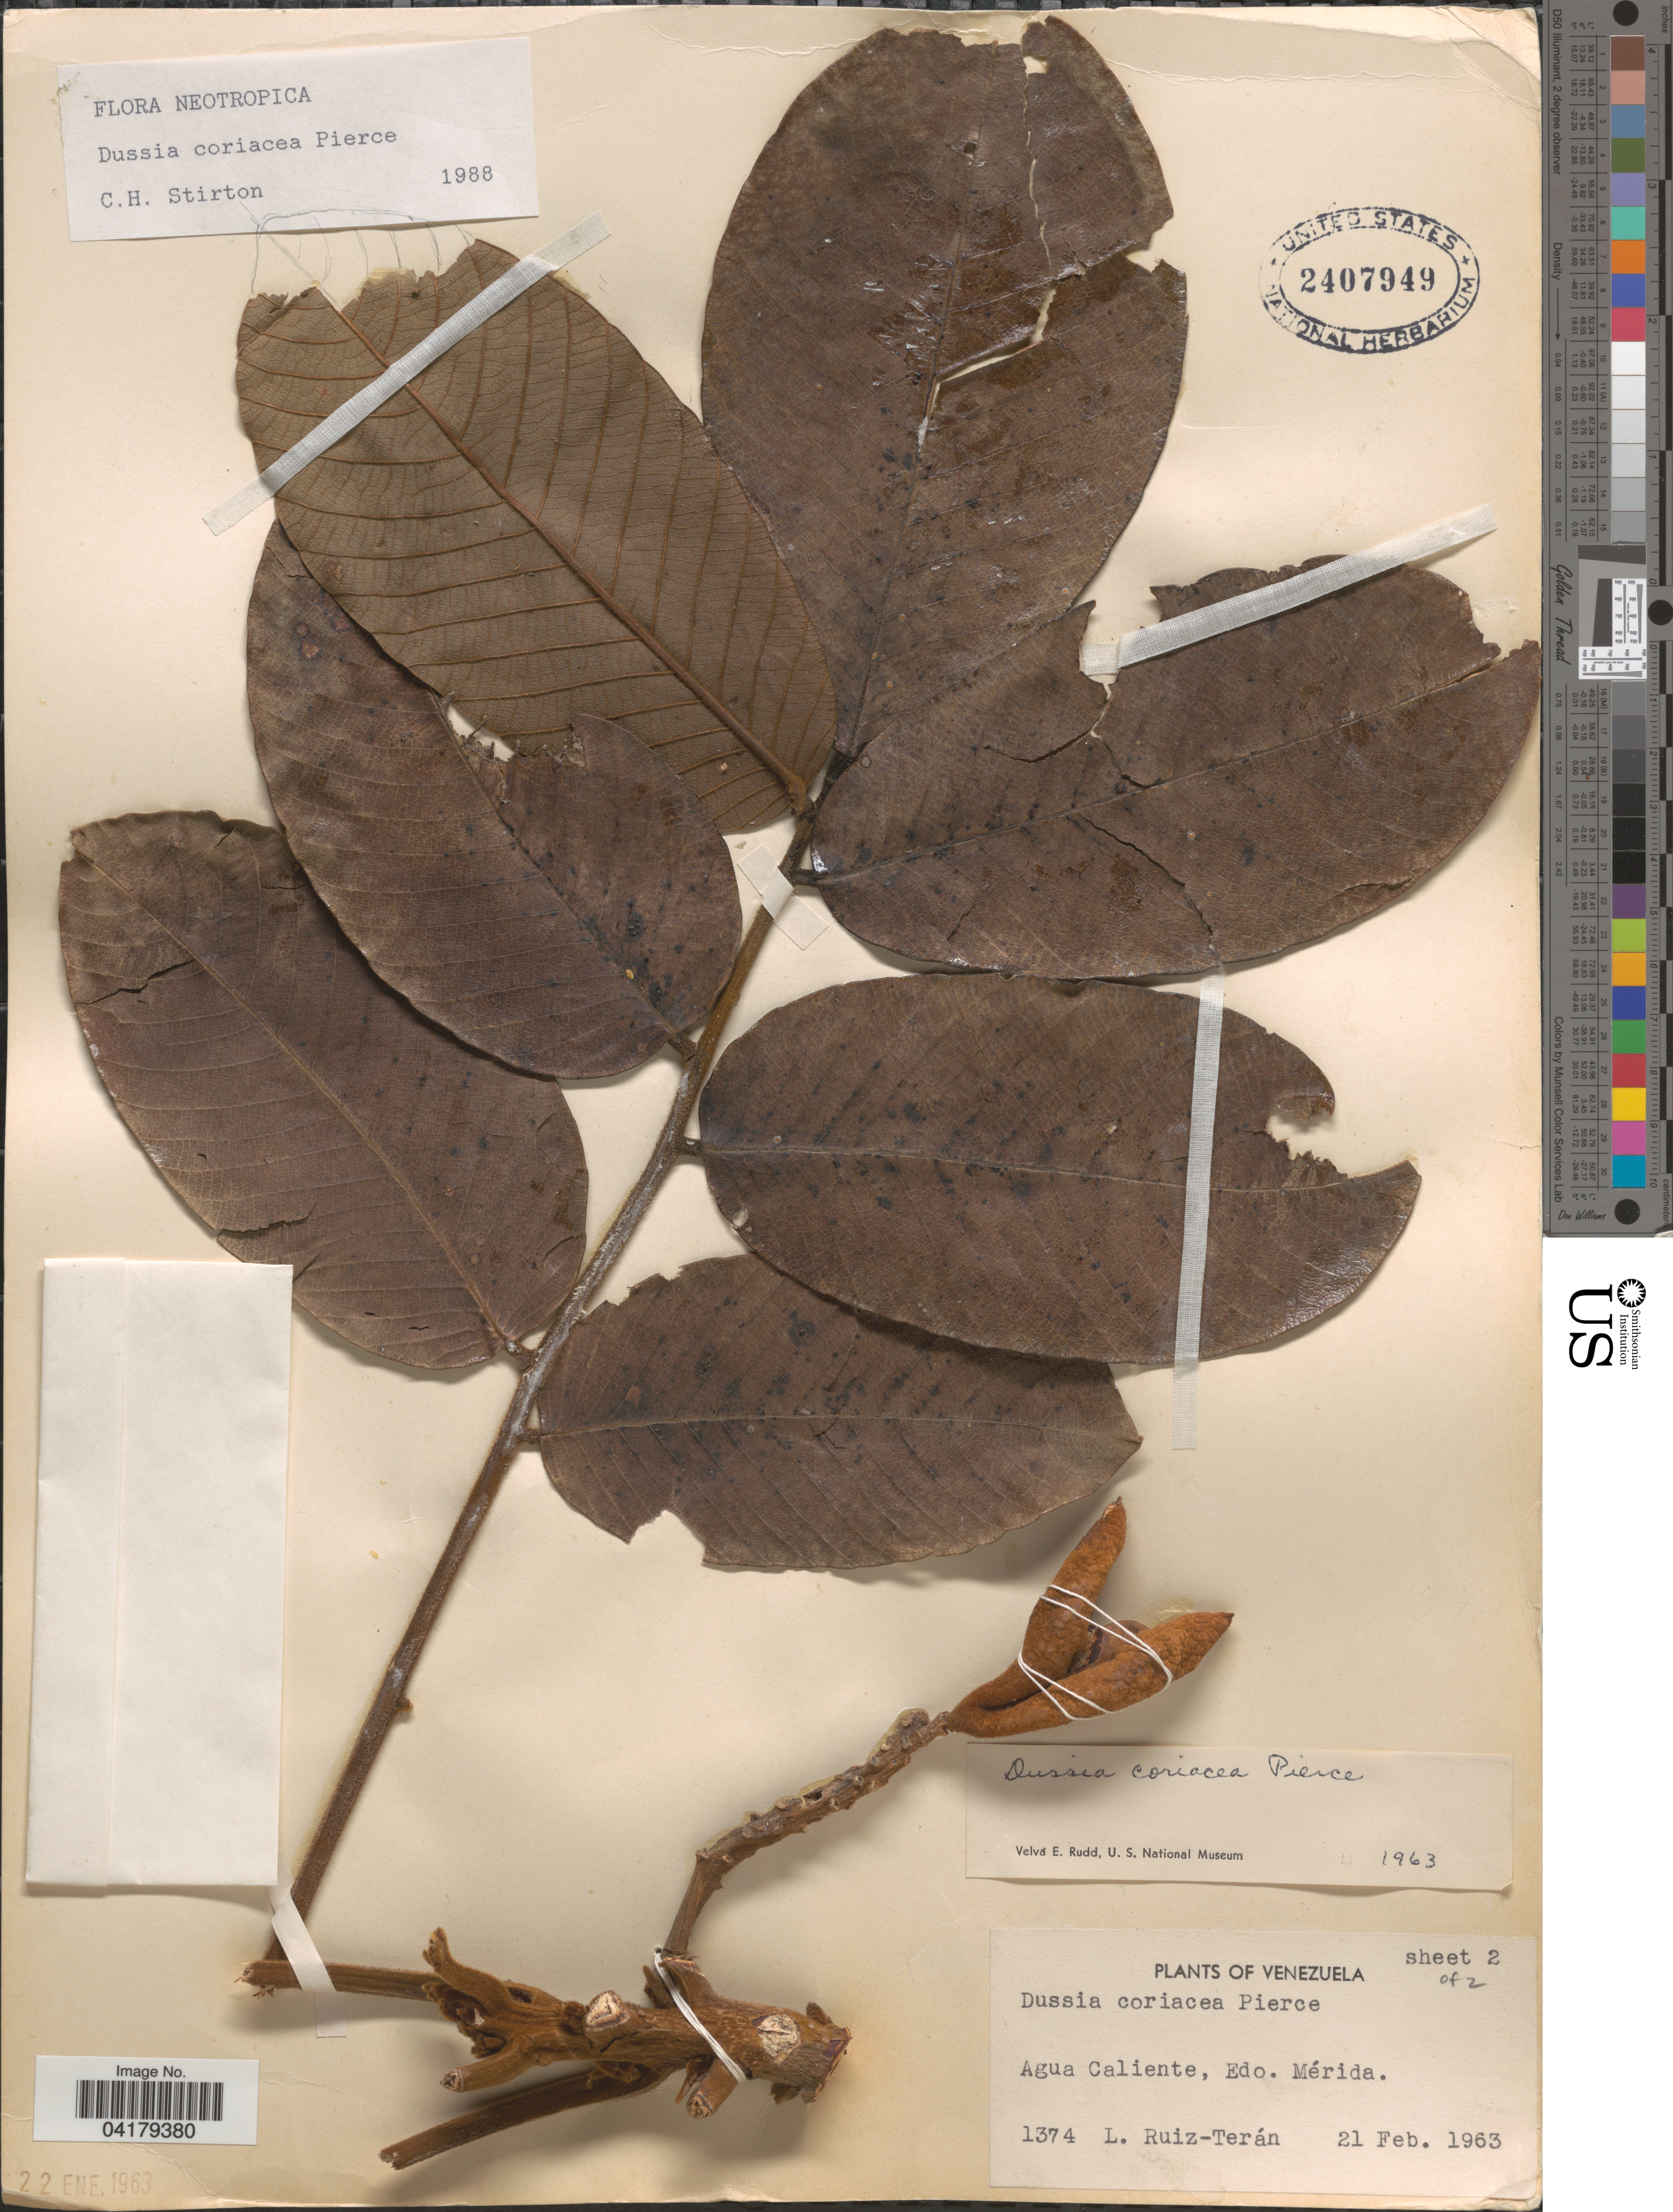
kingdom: Plantae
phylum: Tracheophyta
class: Magnoliopsida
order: Fabales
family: Fabaceae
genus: Dussia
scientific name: Dussia coriacea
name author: Pierce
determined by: Stirton, Charles H.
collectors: L. E. Ruíz-Terán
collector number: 1374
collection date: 1963-02-21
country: Venezuela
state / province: Merida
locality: Agua Caliente.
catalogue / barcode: US 2407949